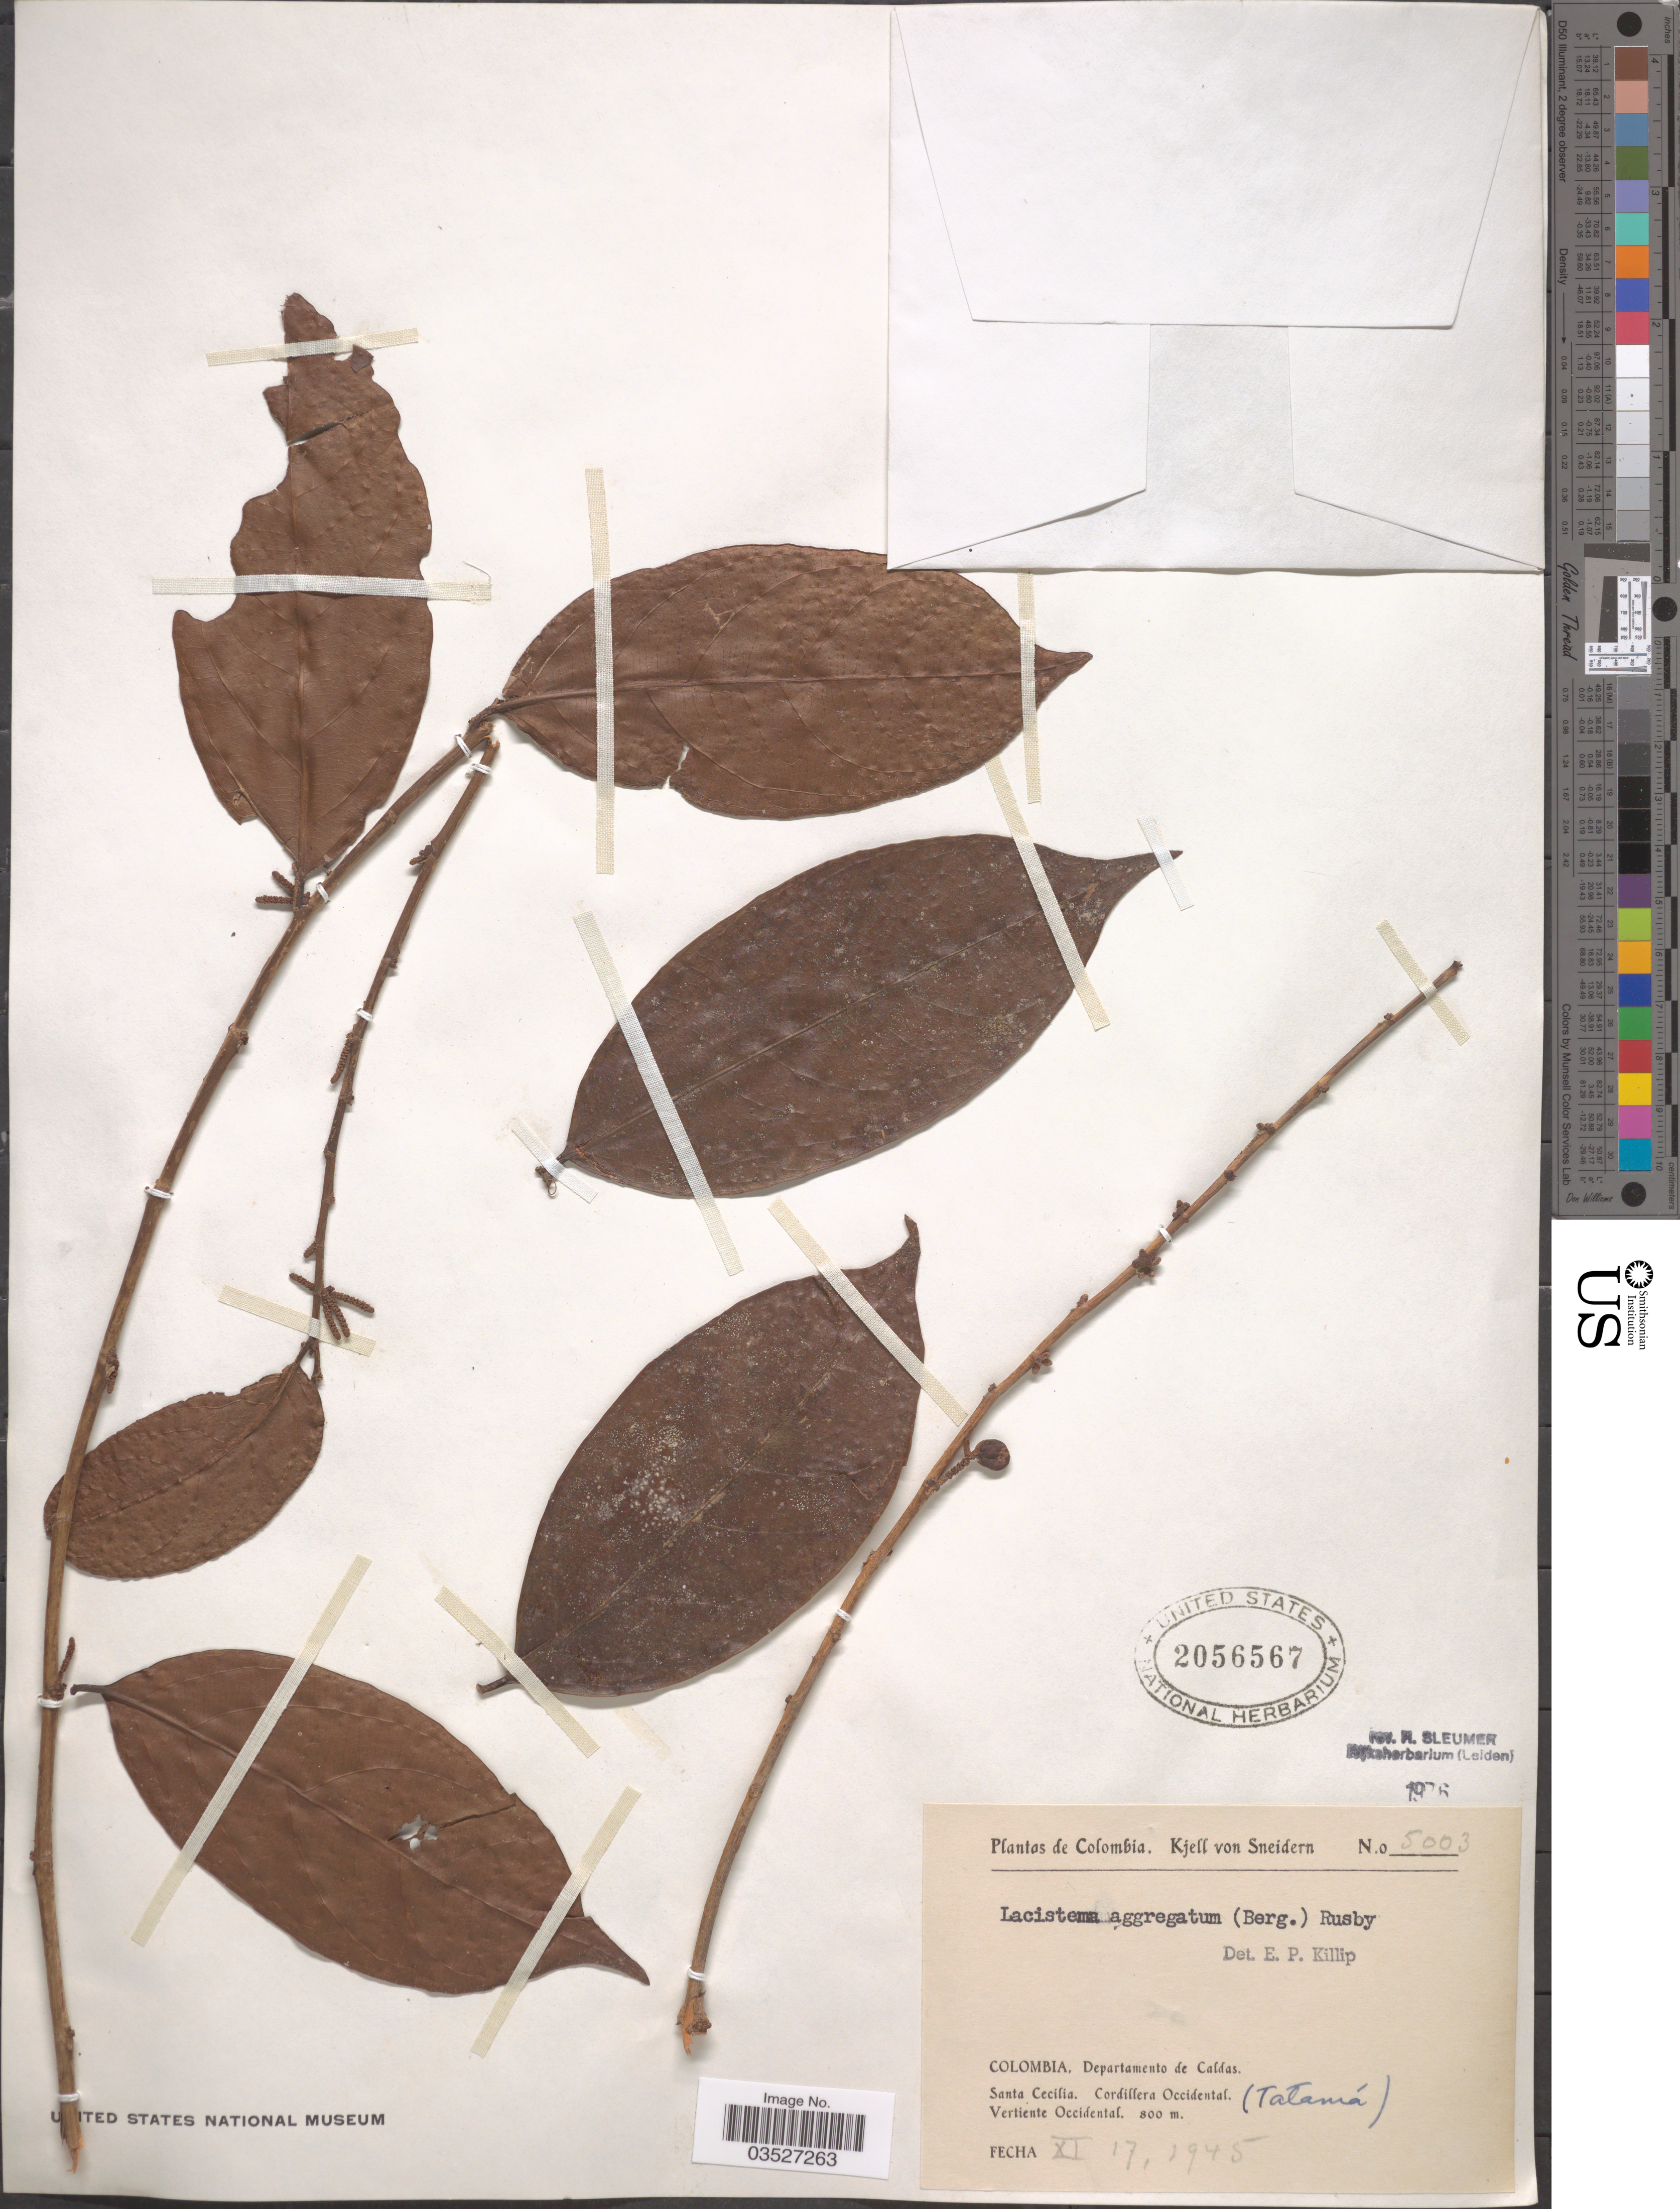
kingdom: Plantae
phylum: Tracheophyta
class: Magnoliopsida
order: Malpighiales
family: Lacistemataceae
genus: Lacistema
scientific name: Lacistema aggregatum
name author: (P.J. Bergius) Rusby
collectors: K. von Sneidern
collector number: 5003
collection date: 1945-11-17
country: Colombia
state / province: Caldas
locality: Departamento de Caldas. Santa Cecilia. Cordillera Occidental (Tatáma). Vertiente Occidental.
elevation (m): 800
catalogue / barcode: US 2056567